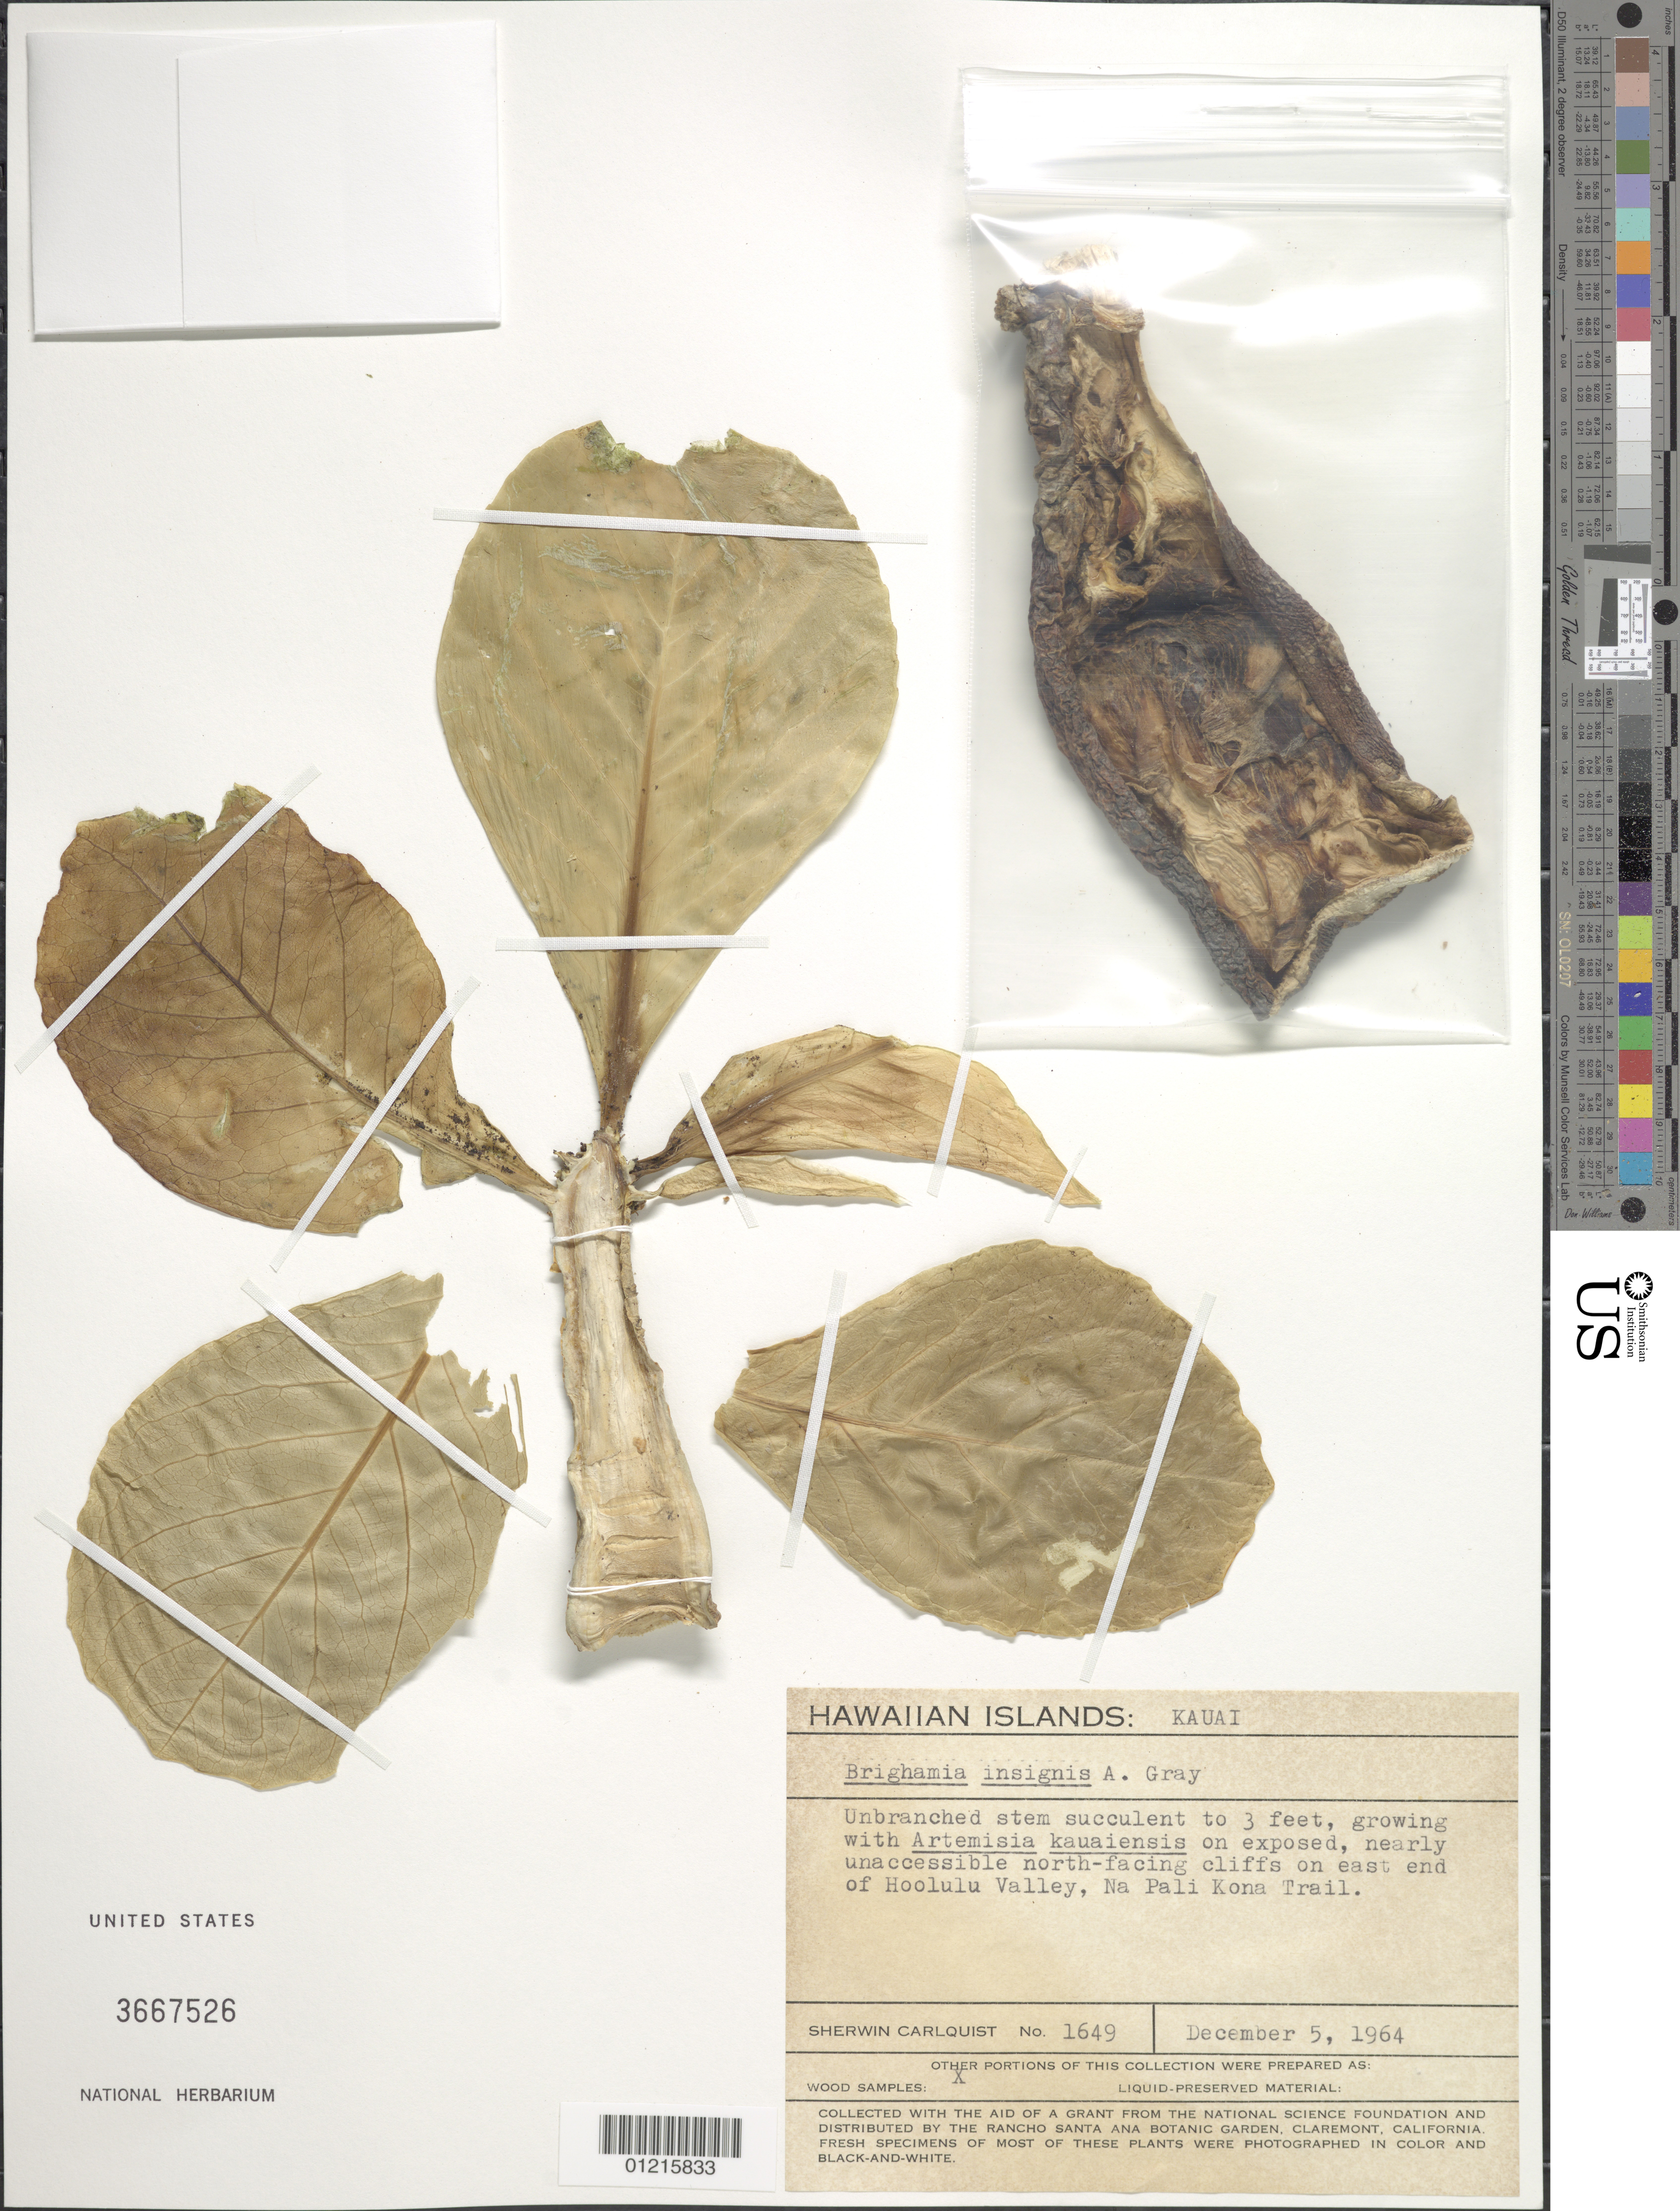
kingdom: Plantae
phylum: Tracheophyta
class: Magnoliopsida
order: Asterales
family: Campanulaceae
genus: Brighamia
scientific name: Brighamia insignis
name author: A. Gray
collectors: S. Carlquist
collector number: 1649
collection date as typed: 5 Dec 1964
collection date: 1964-12-05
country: United States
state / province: Hawaii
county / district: Kauai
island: Kaua'i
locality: North-facing cliffs on east end of Hoolulu Valley, Na Pali Kona Trail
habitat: Exposed, nearly unaccessible cliffs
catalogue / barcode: US 3667526